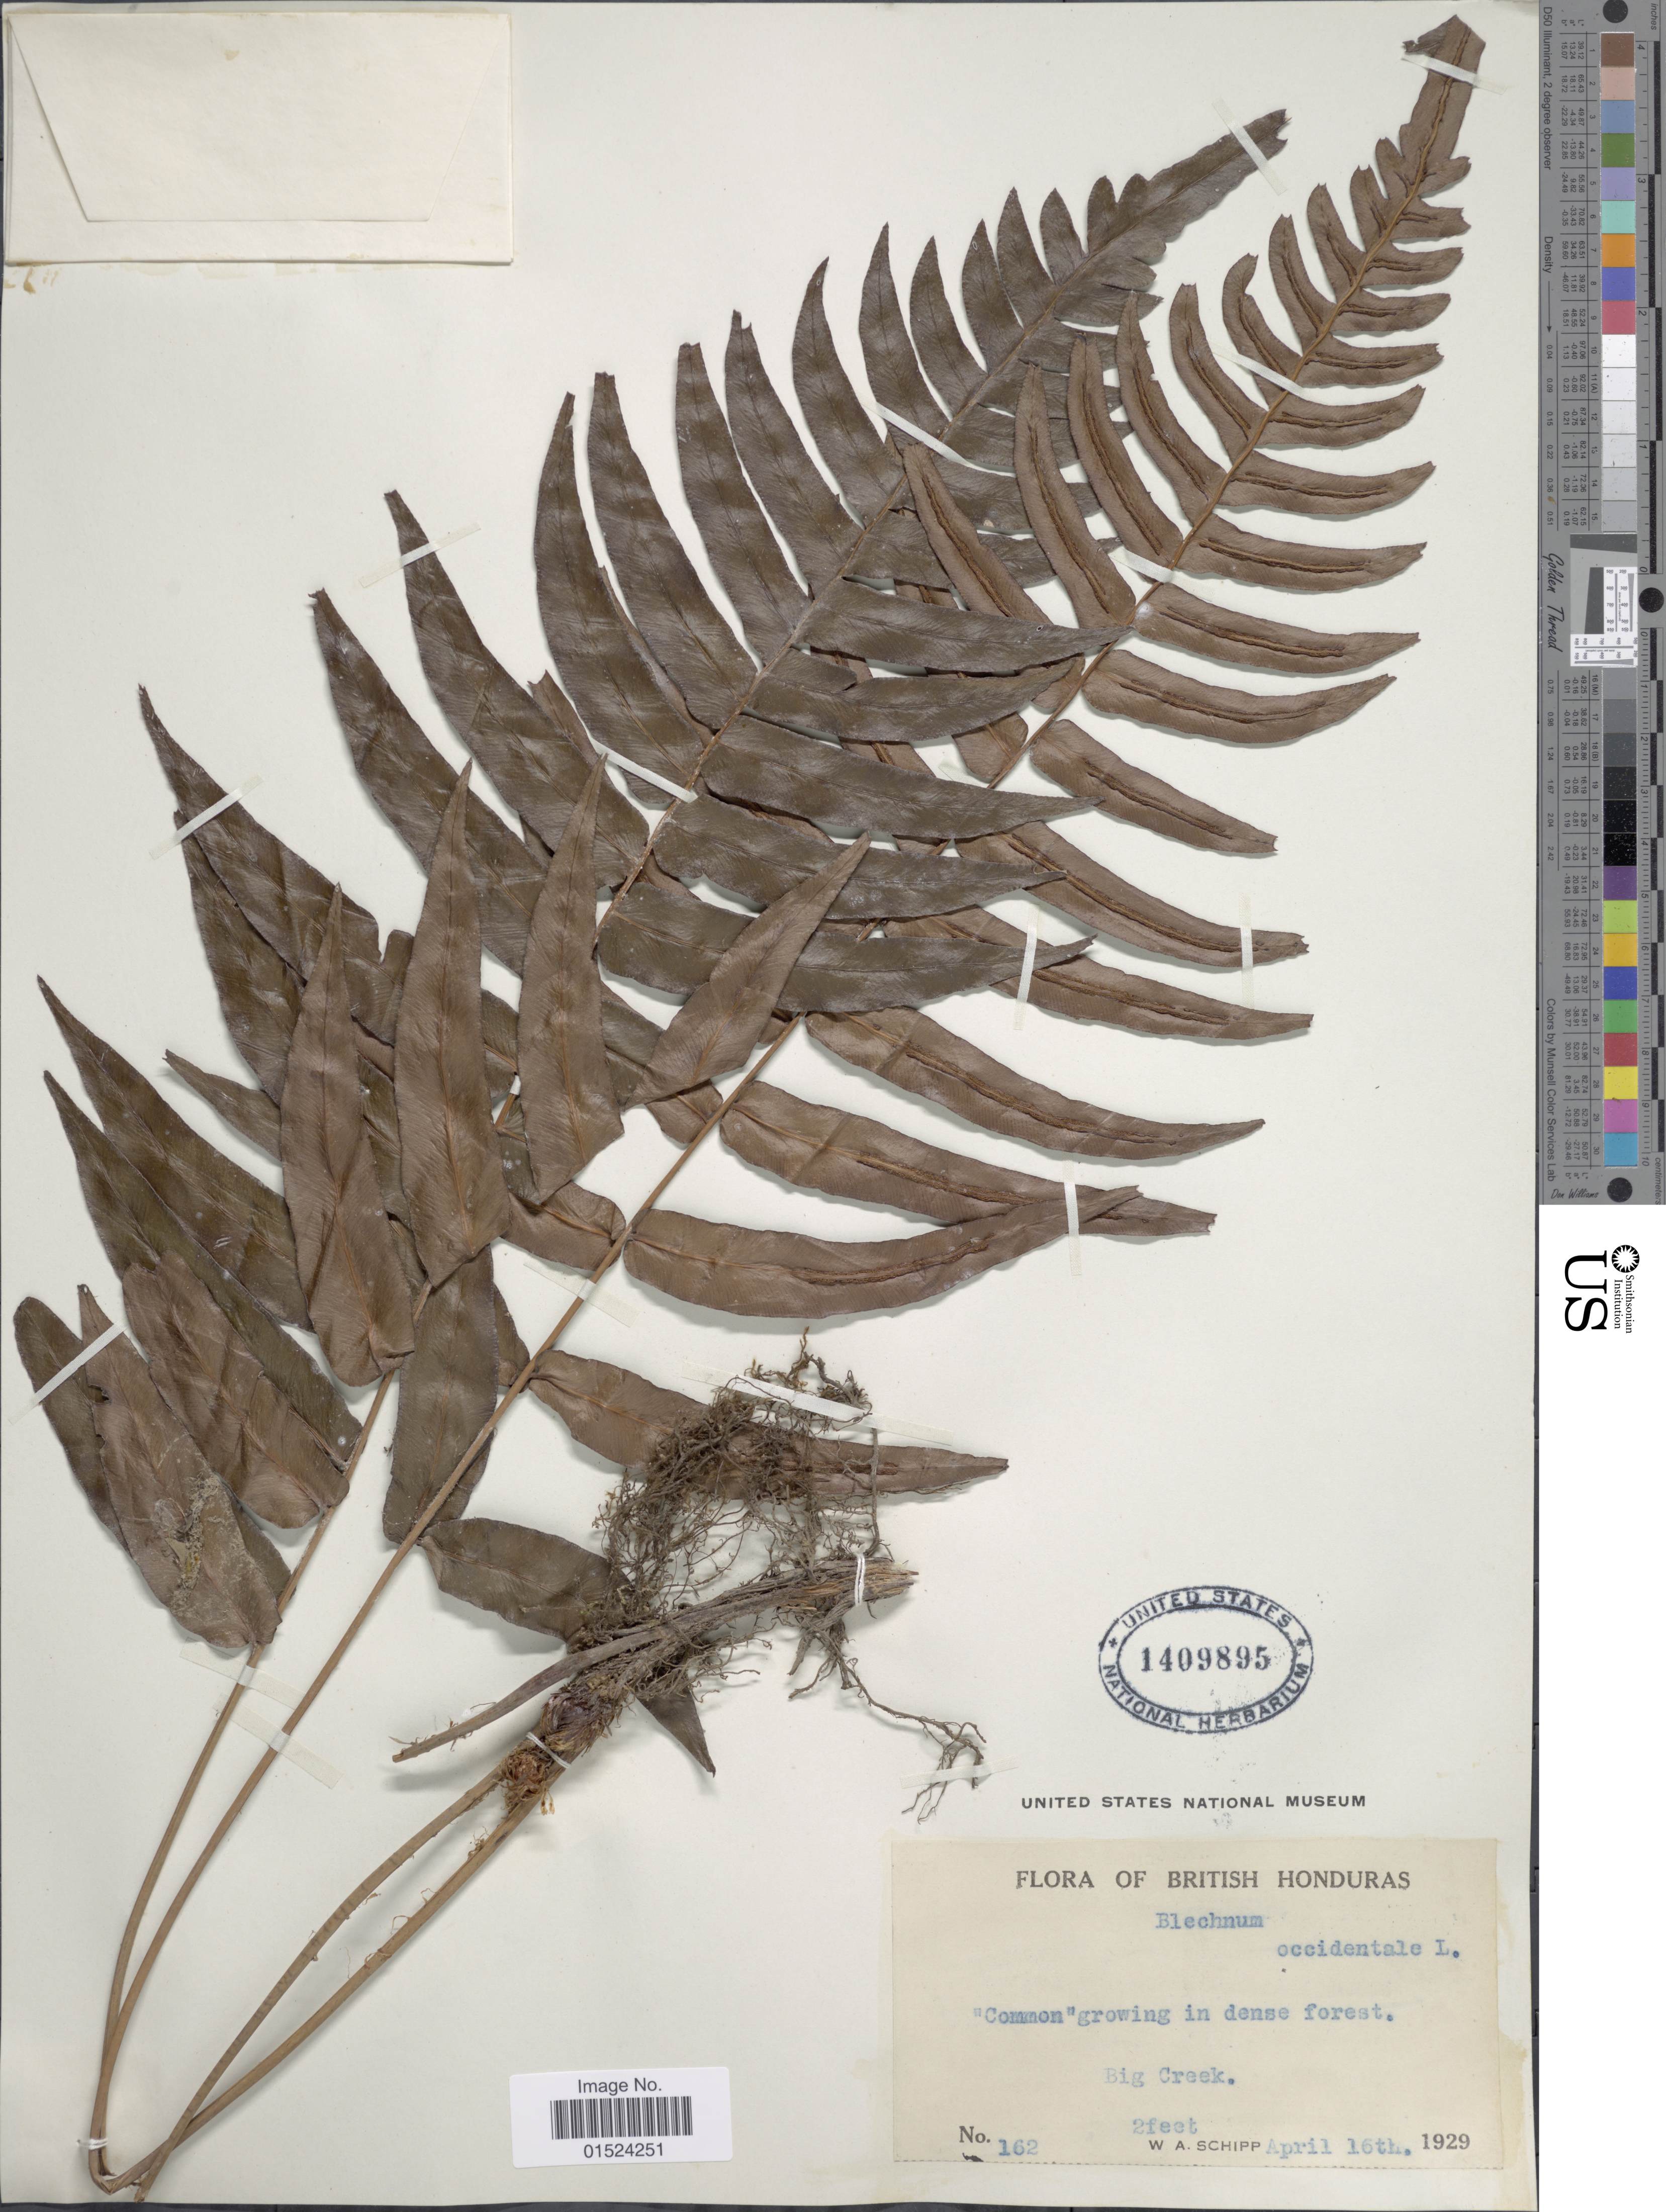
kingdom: Plantae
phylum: Tracheophyta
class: Polypodiopsida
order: Polypodiales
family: Blechnaceae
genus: Blechnum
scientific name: Blechnum occidentale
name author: L.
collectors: W. Schipp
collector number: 162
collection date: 1929-04-16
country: Belize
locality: British Honduras, Big Creek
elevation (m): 1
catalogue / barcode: US 1409895